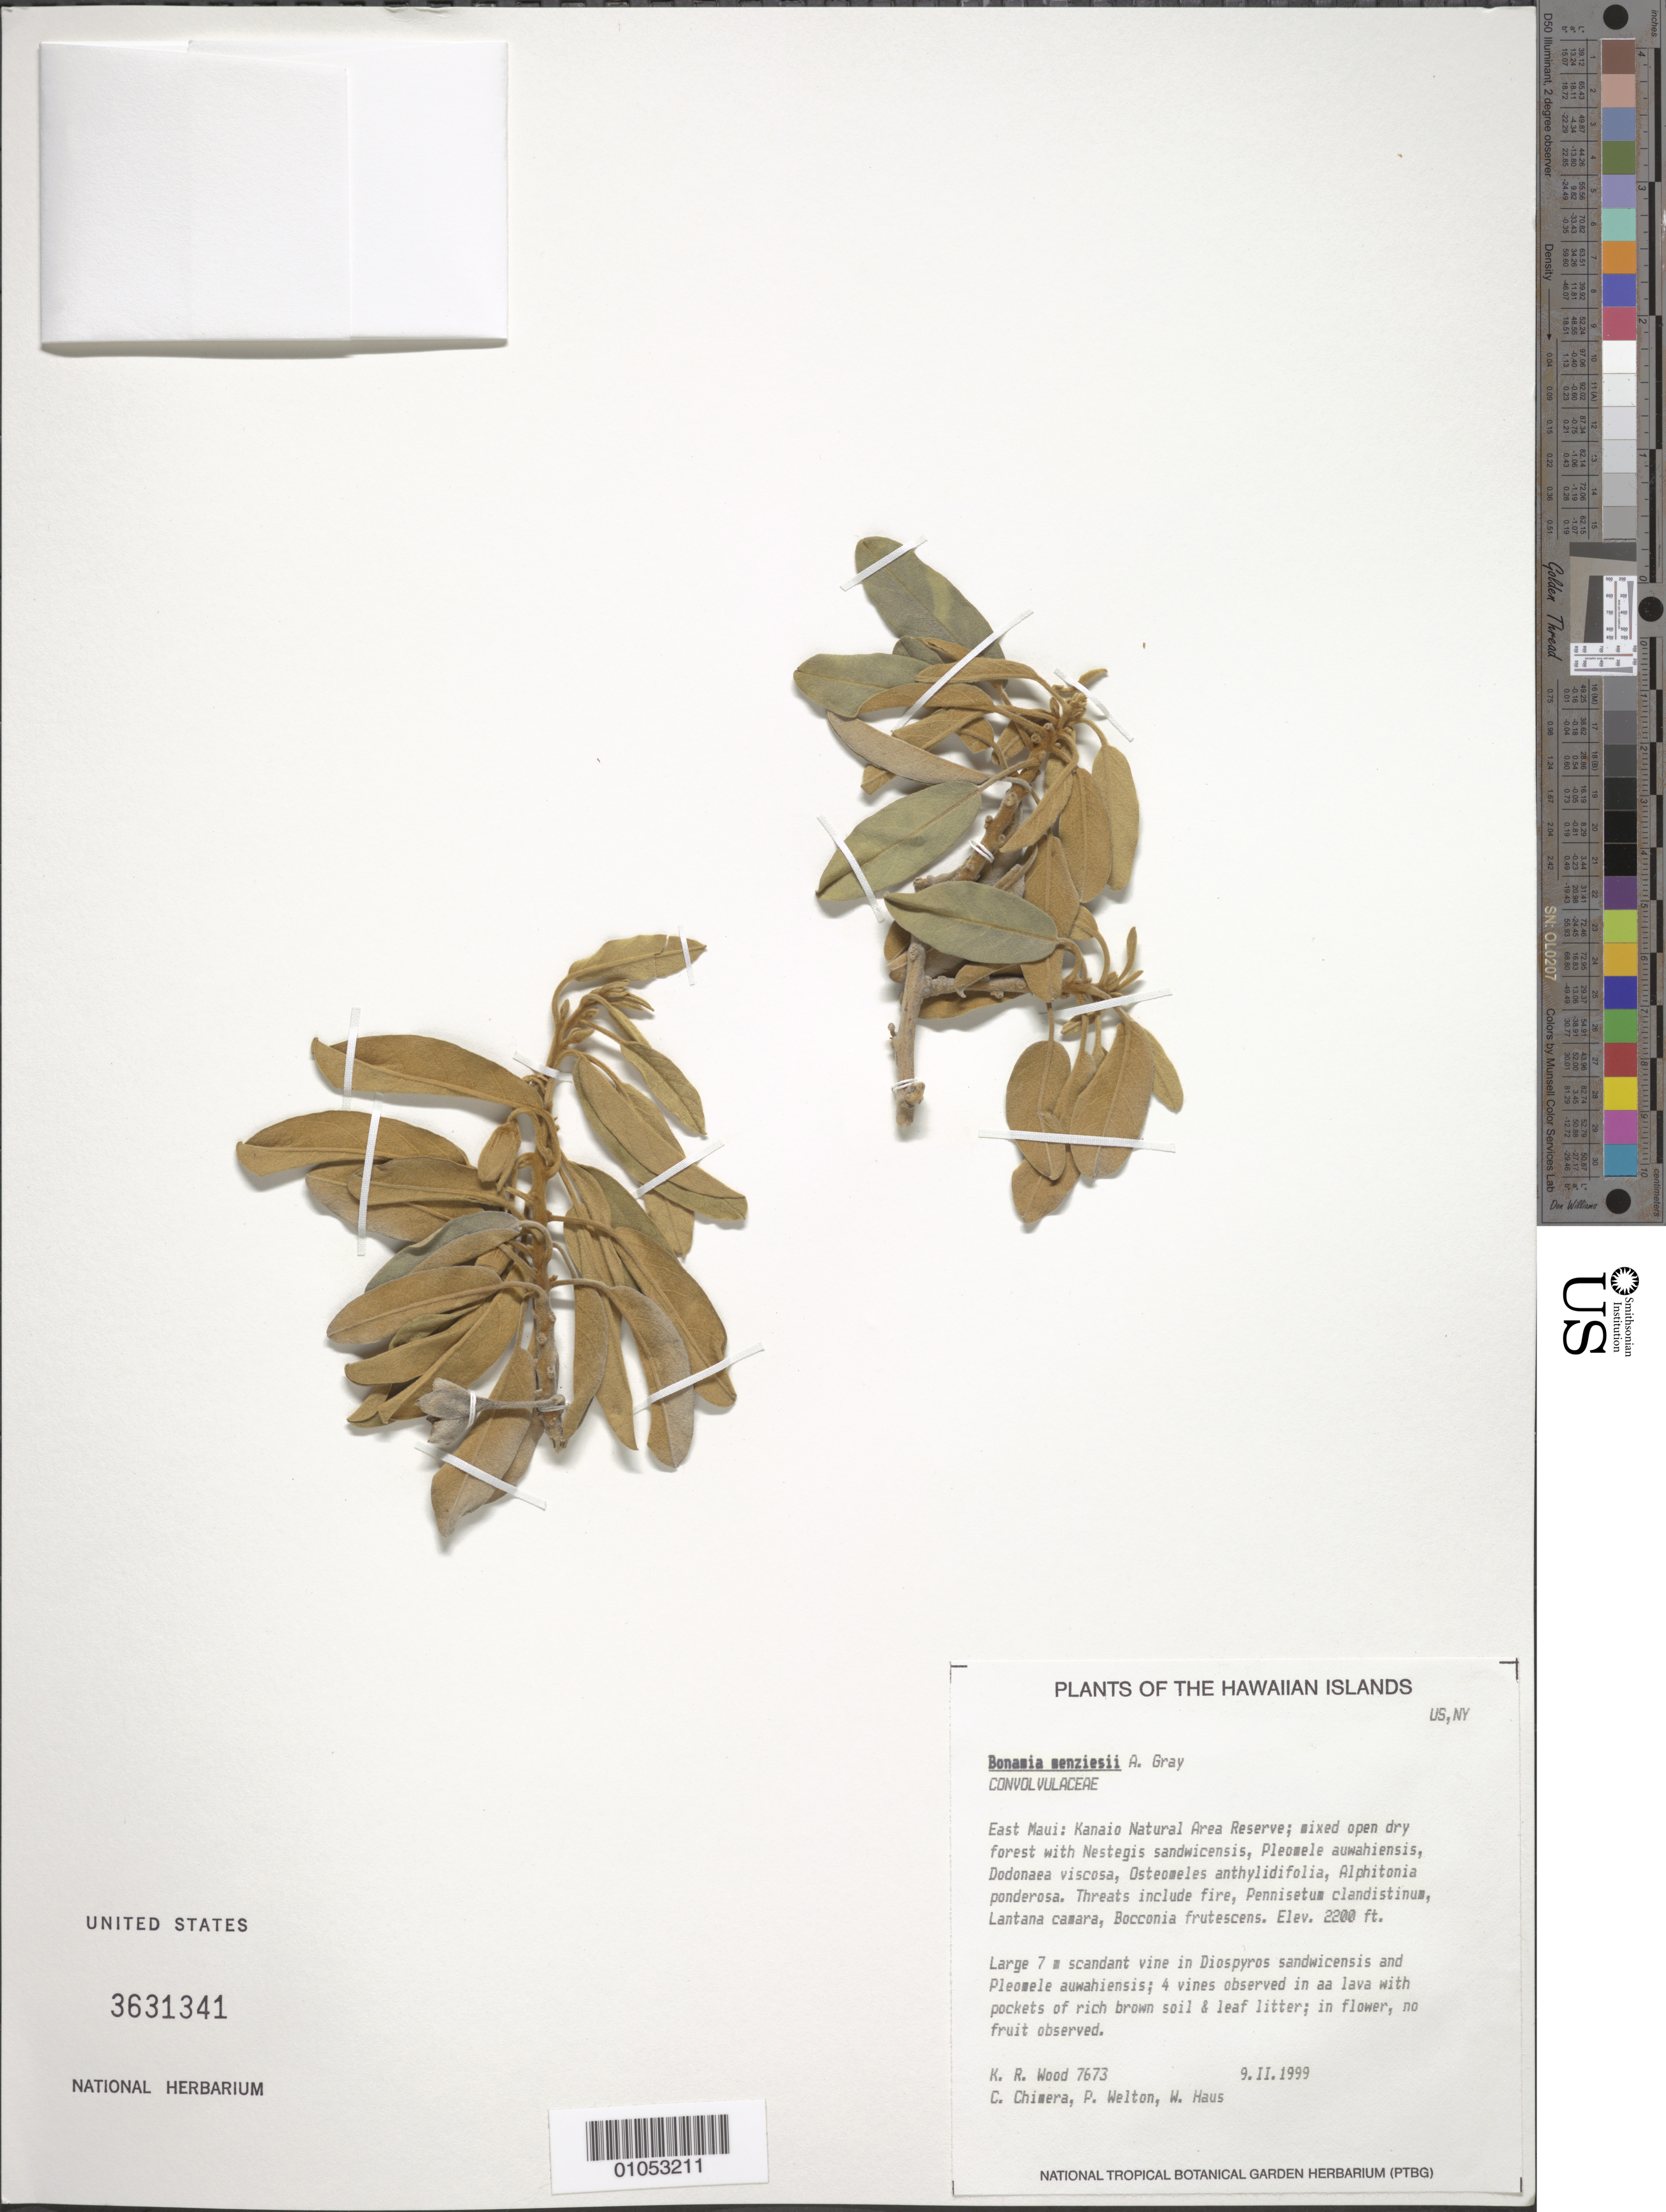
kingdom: Plantae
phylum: Tracheophyta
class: Magnoliopsida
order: Solanales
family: Convolvulaceae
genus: Bonamia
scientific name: Bonamia menziesii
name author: A. Gray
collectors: K. R. Wood, C. Chimera, P. Welton & W. Haus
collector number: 7673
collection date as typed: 9 Feb 1999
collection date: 1999-02-09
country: United States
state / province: Hawaii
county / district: Maui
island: Maui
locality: East Maui. Kanaio Natural Area Reserve.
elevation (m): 670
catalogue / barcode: US 3631341